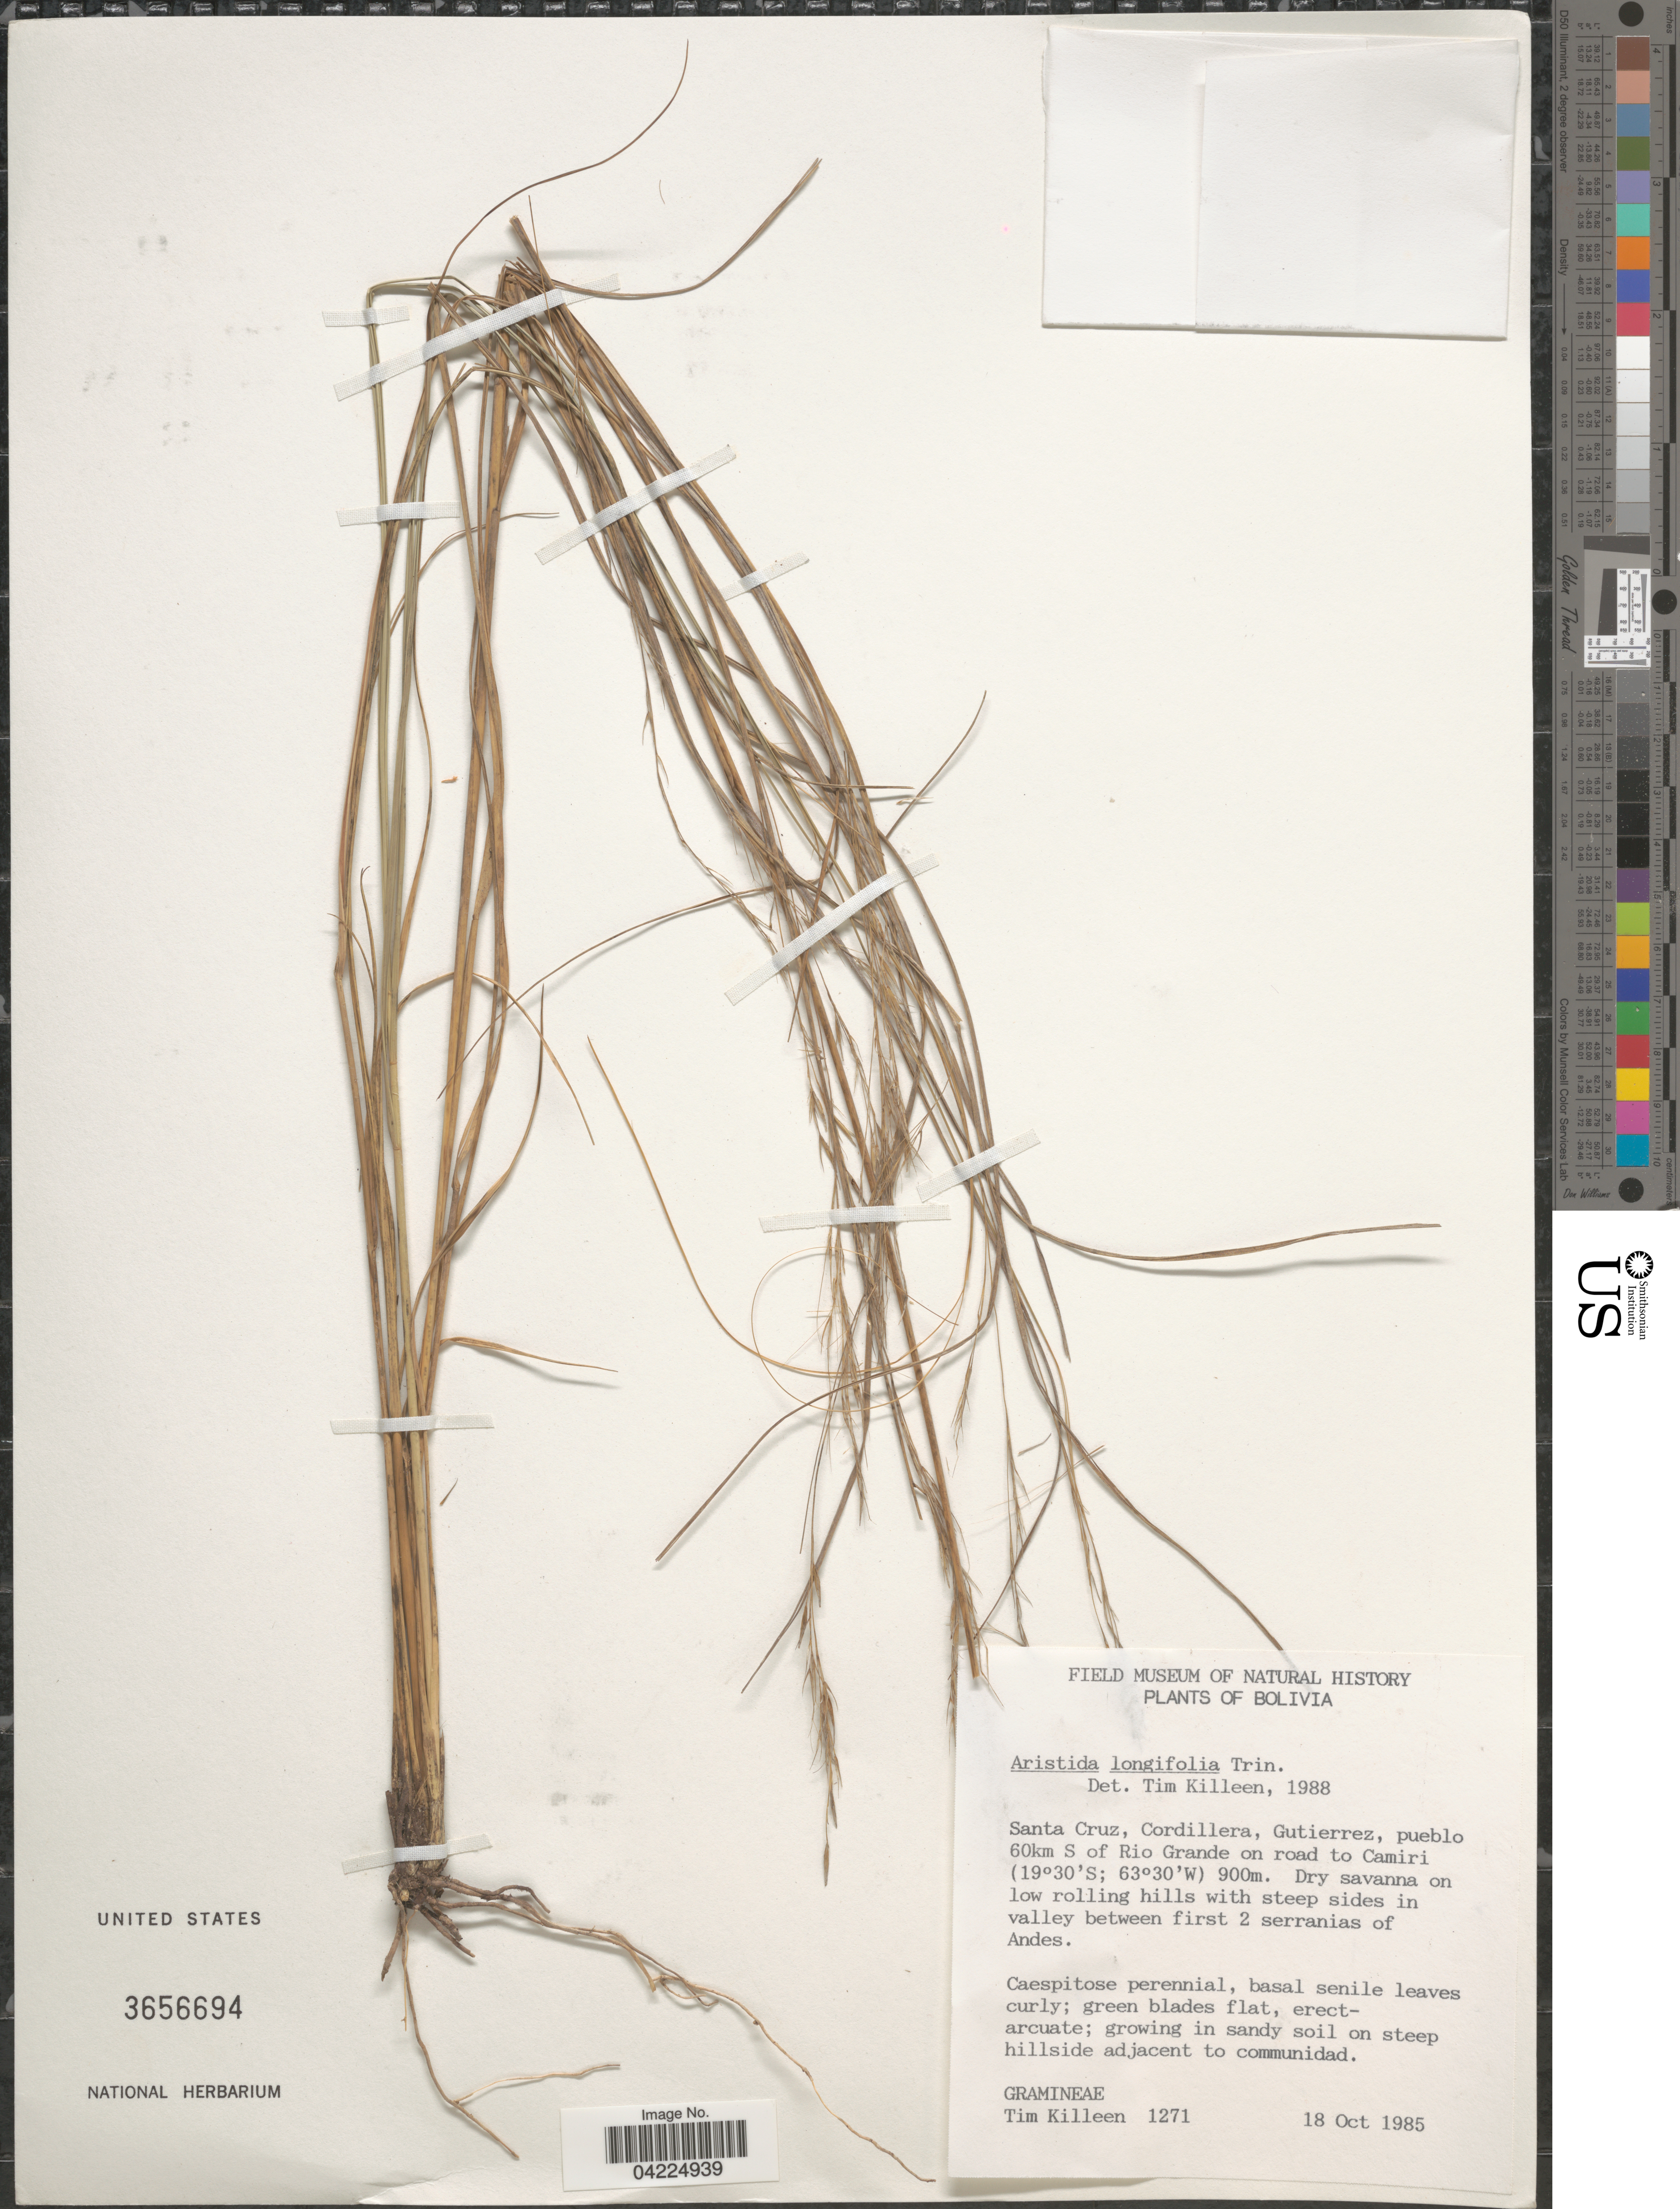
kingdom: Plantae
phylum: Tracheophyta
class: Liliopsida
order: Poales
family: Poaceae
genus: Aristida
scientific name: Aristida longifolia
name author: Trin.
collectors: T. J. Killeen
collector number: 1271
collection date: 1985-10-18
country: Bolivia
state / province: Santa Cruz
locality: Cordillera, Gutierrez, pueblo 60km S of Rio Grande on road to Camiri. Dry savanna on low rolling hills with steep sides in valley between first 2 serranias of Andes. Growing in sandy soil on steep hillside adjacent to communidad.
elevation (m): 900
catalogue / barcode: US 3656694